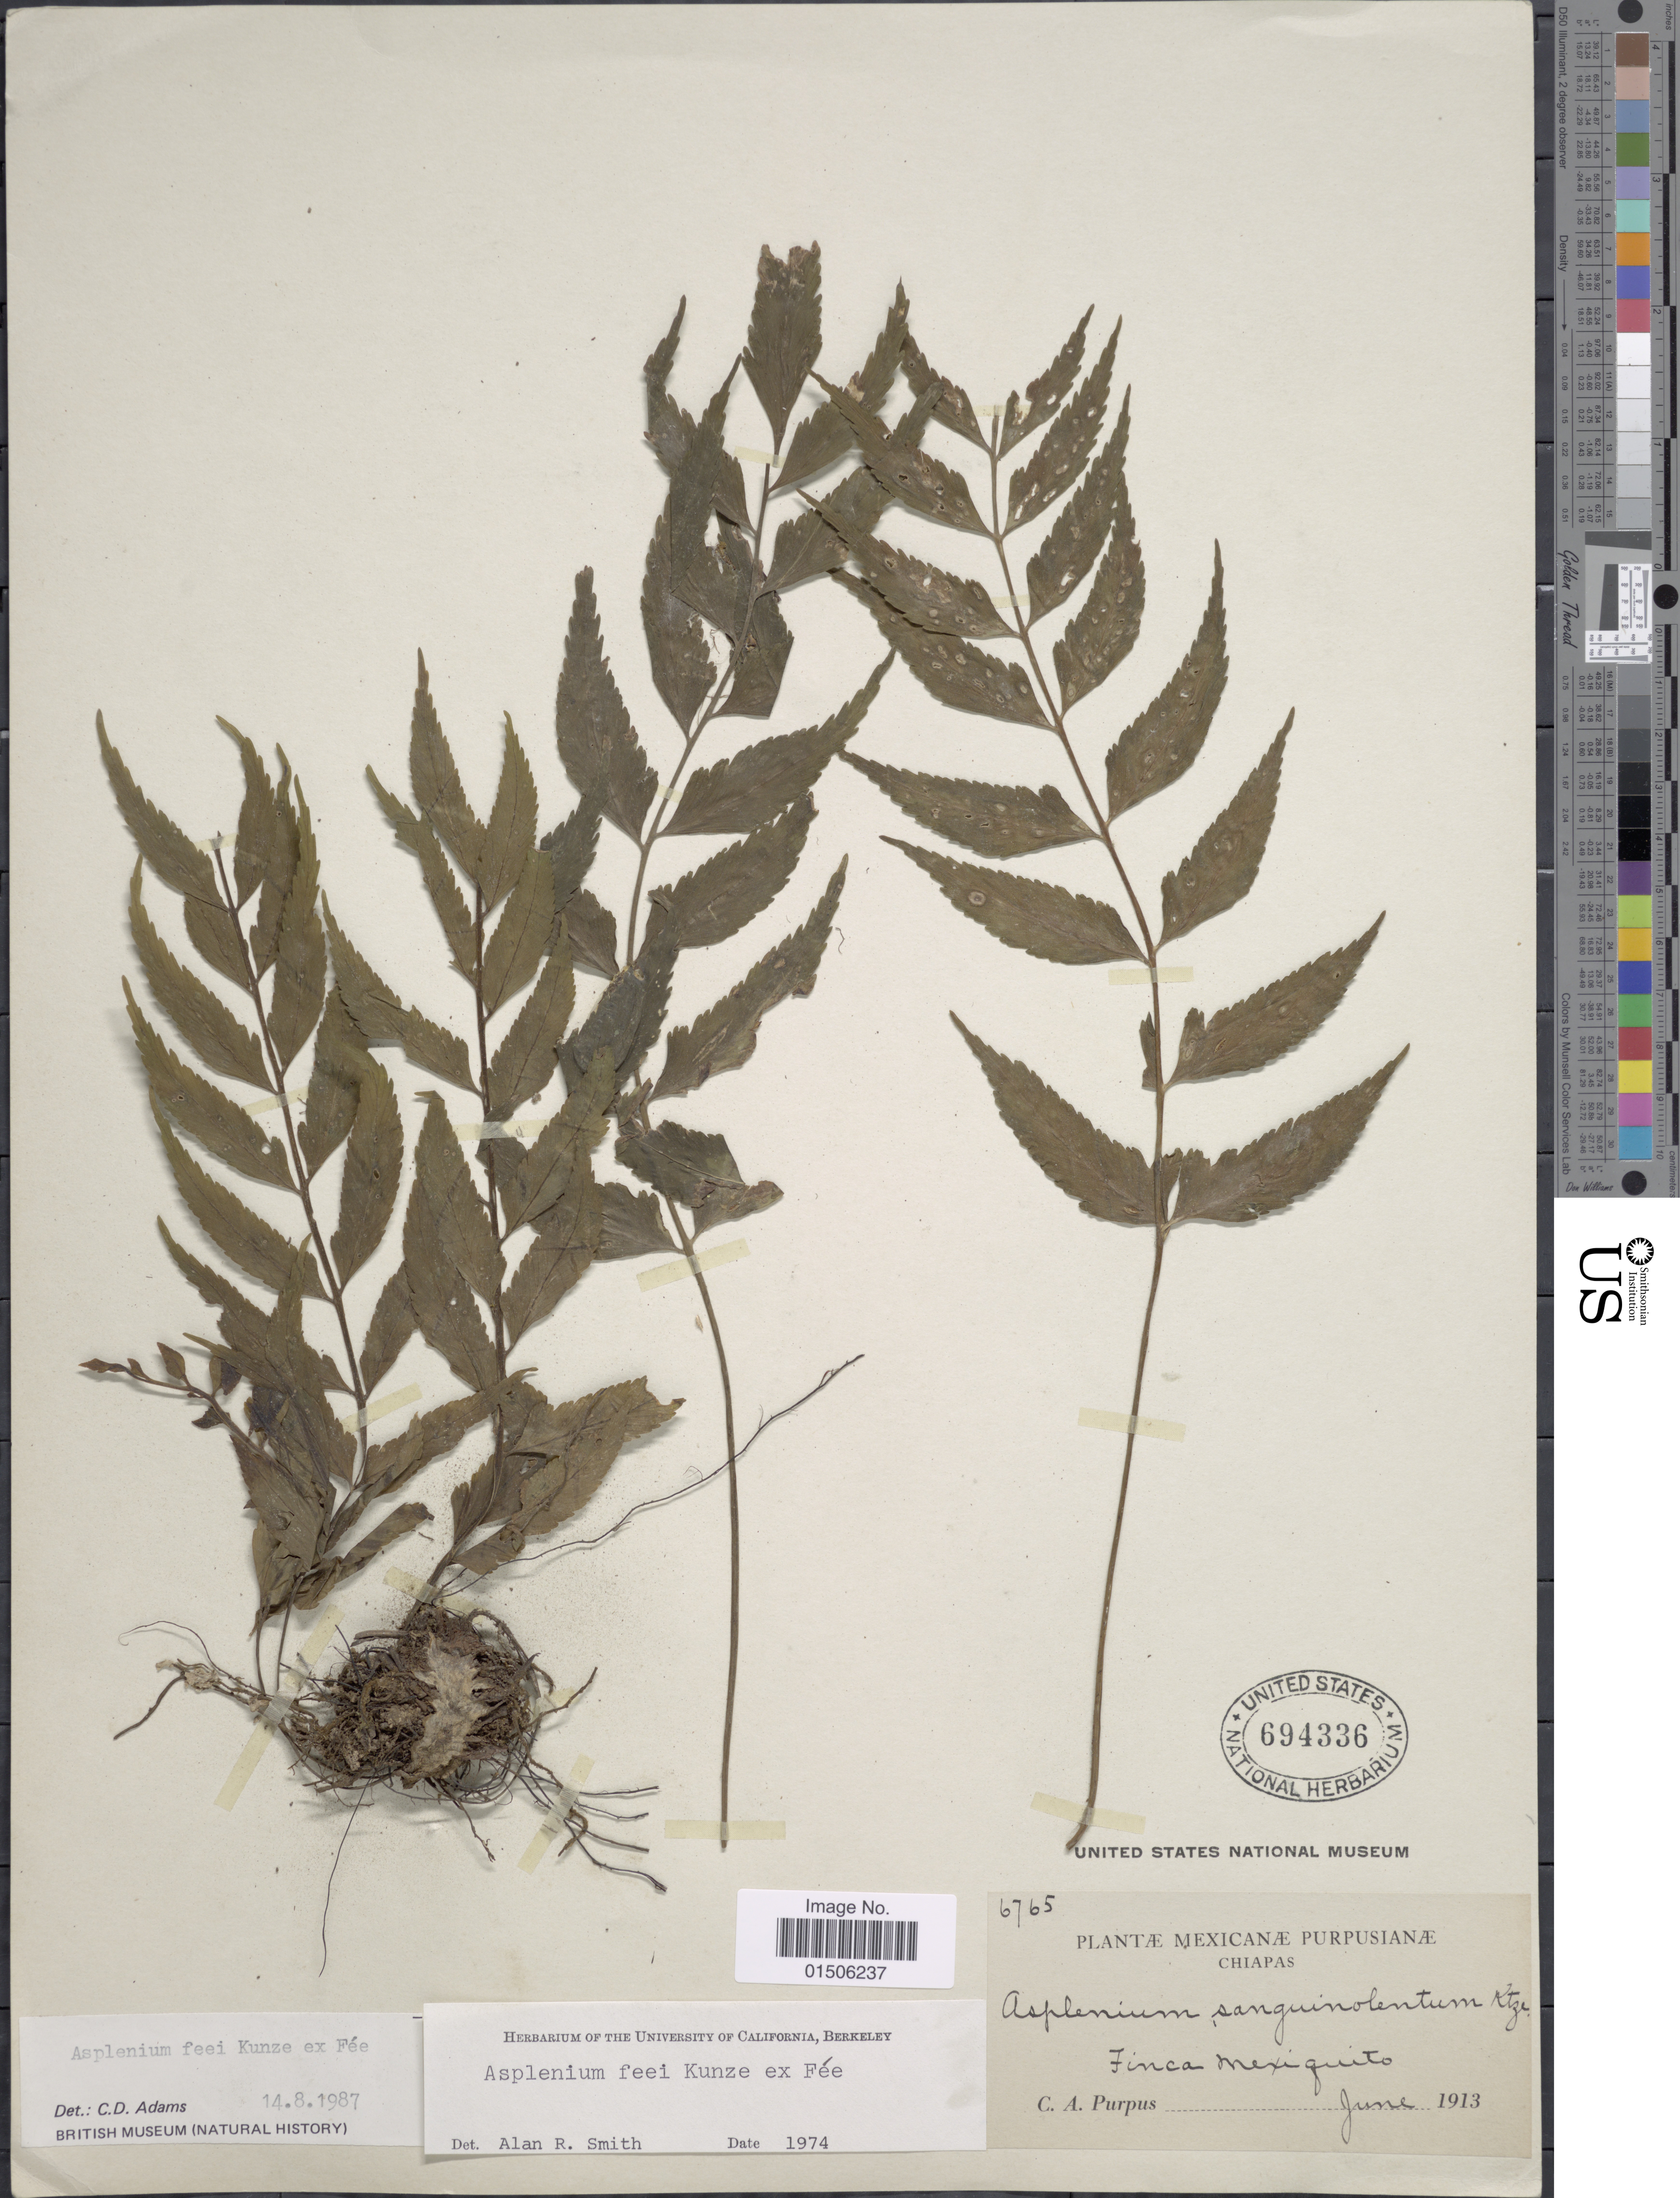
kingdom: Plantae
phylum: Tracheophyta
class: Polypodiopsida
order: Polypodiales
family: Aspleniaceae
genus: Asplenium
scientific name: Asplenium feei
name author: Kunze ex Fée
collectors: C. A. Purpus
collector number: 6765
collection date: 1913-06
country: Mexico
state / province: Chiapas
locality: Finca Mexiquito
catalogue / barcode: US 694336